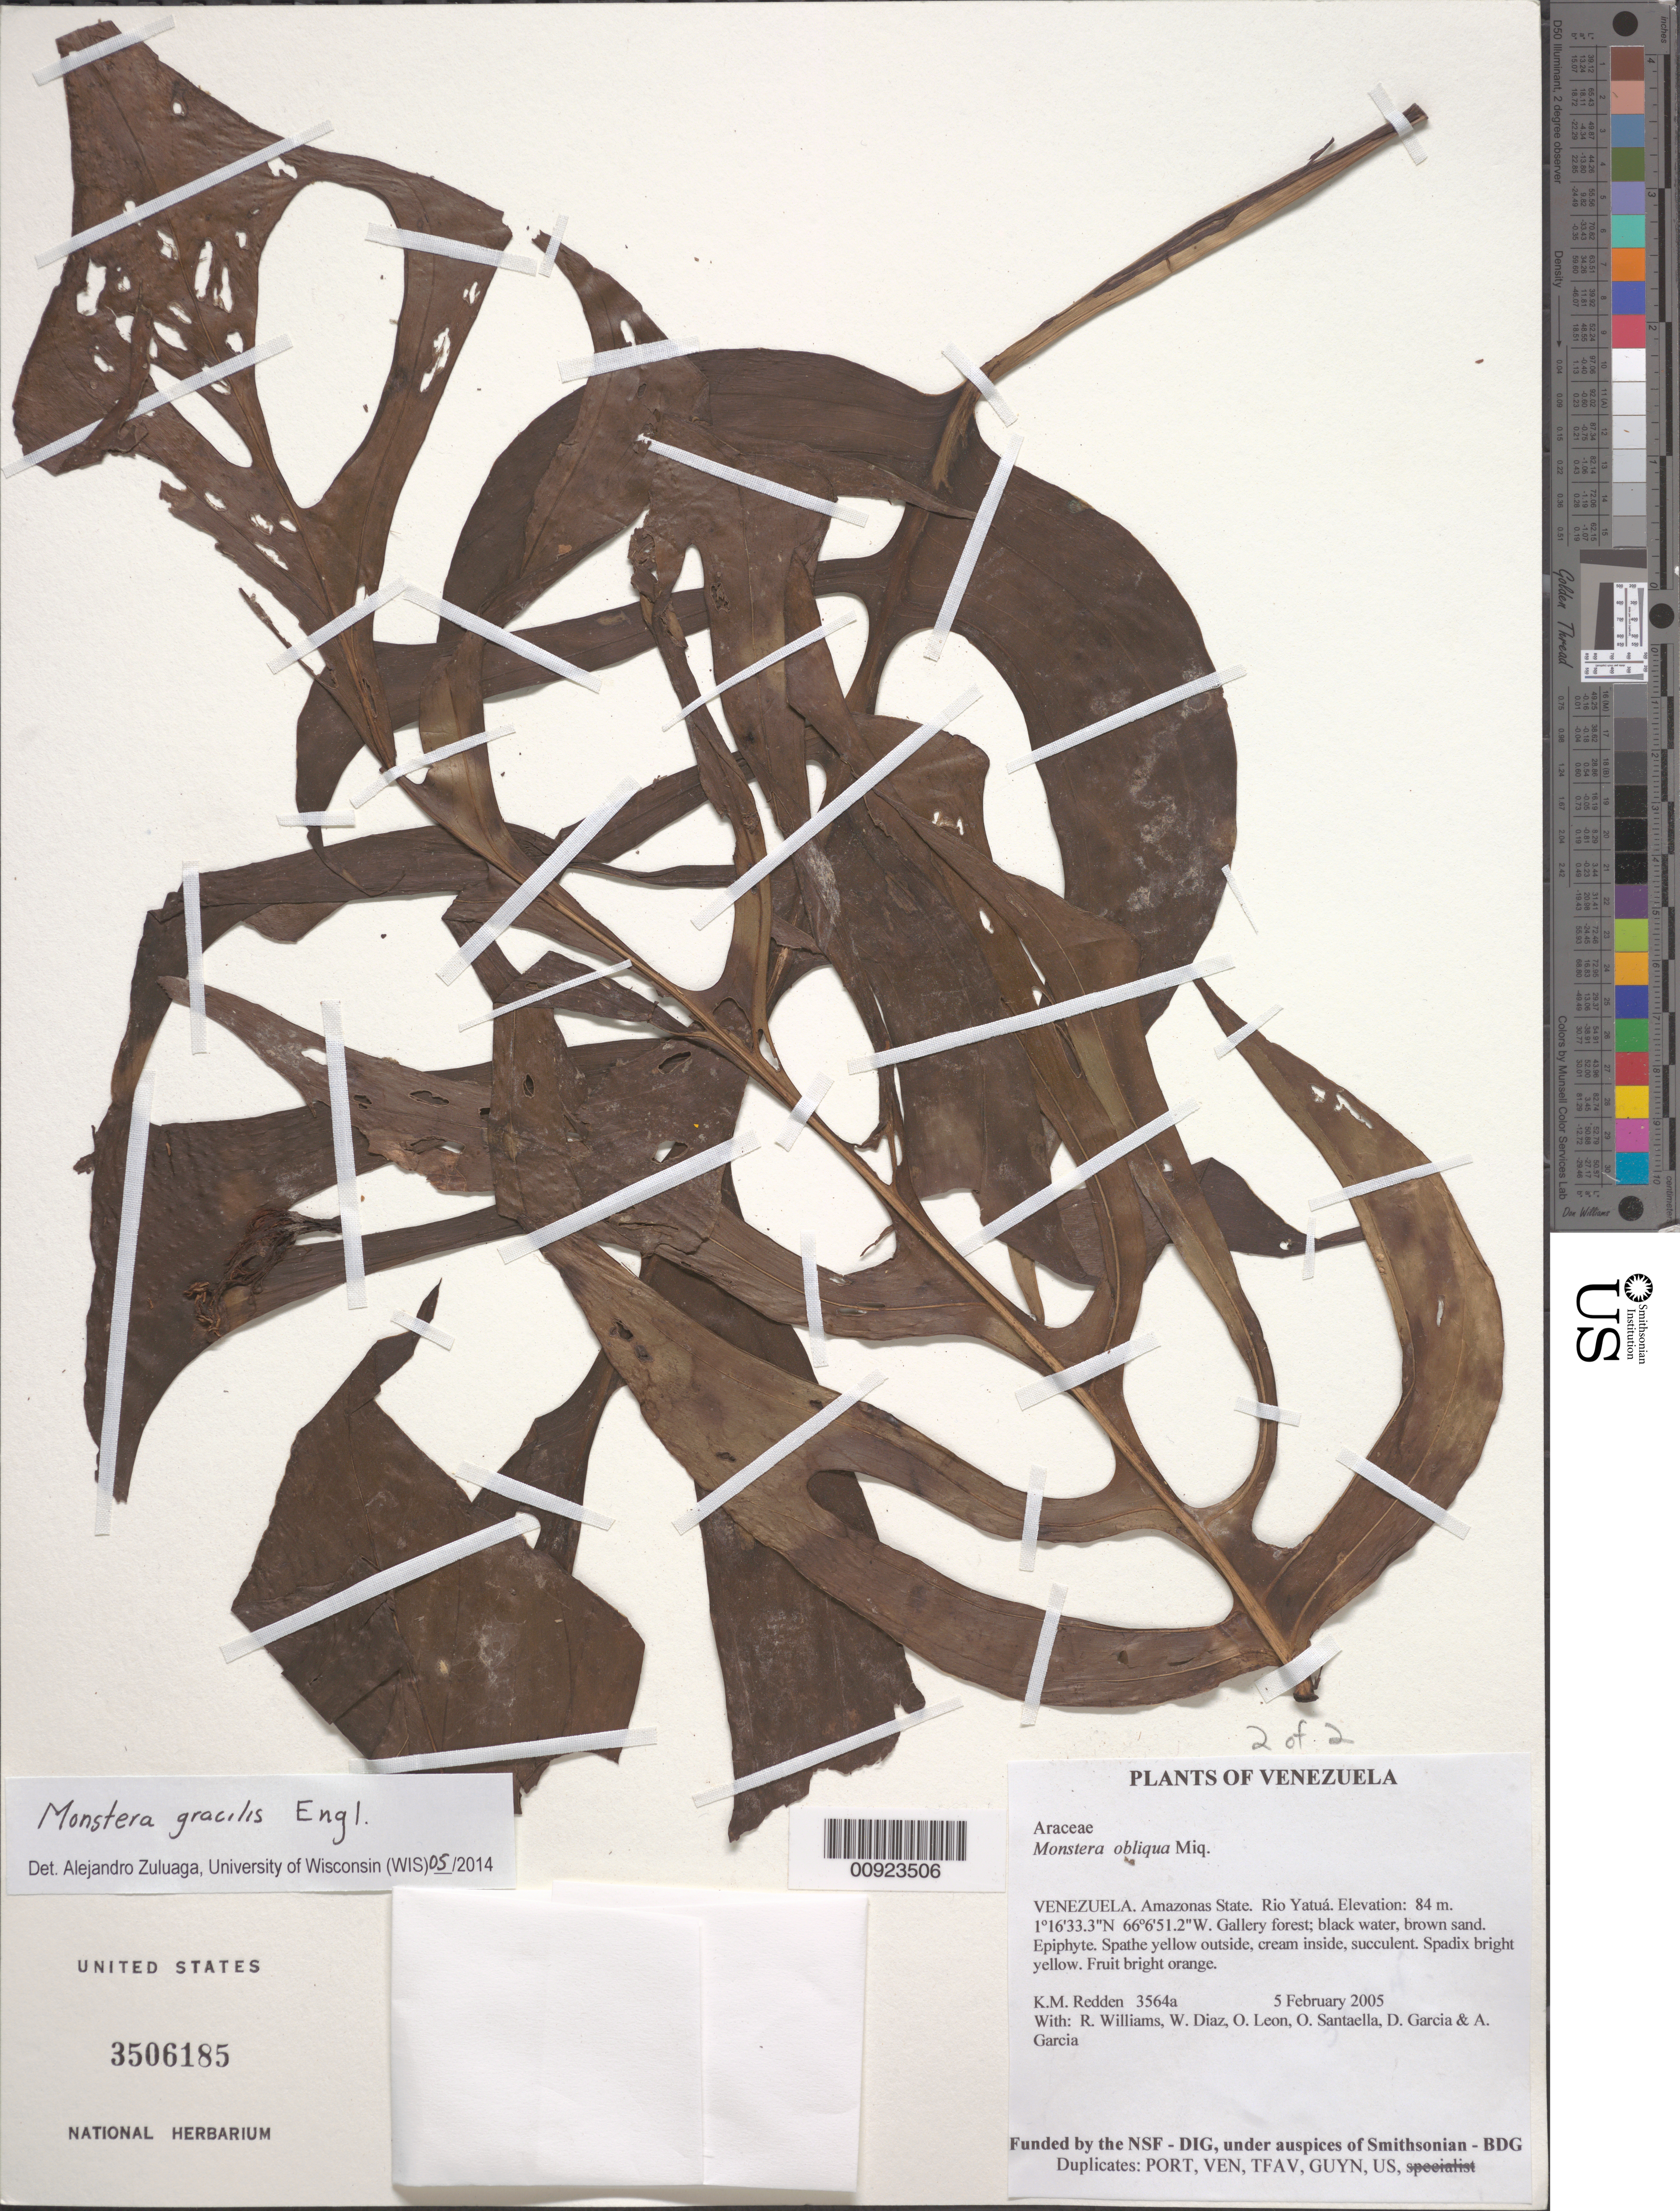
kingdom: Plantae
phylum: Tracheophyta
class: Liliopsida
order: Alismatales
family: Araceae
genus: Monstera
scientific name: Monstera gracilis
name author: Engl.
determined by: Zuluaga, Alejandro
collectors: K. M. Redden et al.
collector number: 3564 a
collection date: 2005-02-05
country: Venezuela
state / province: Amazonas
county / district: Río Negro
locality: Rio Yatuá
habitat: Gallery forest; black water, brown sand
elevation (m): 84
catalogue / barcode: US 3506185